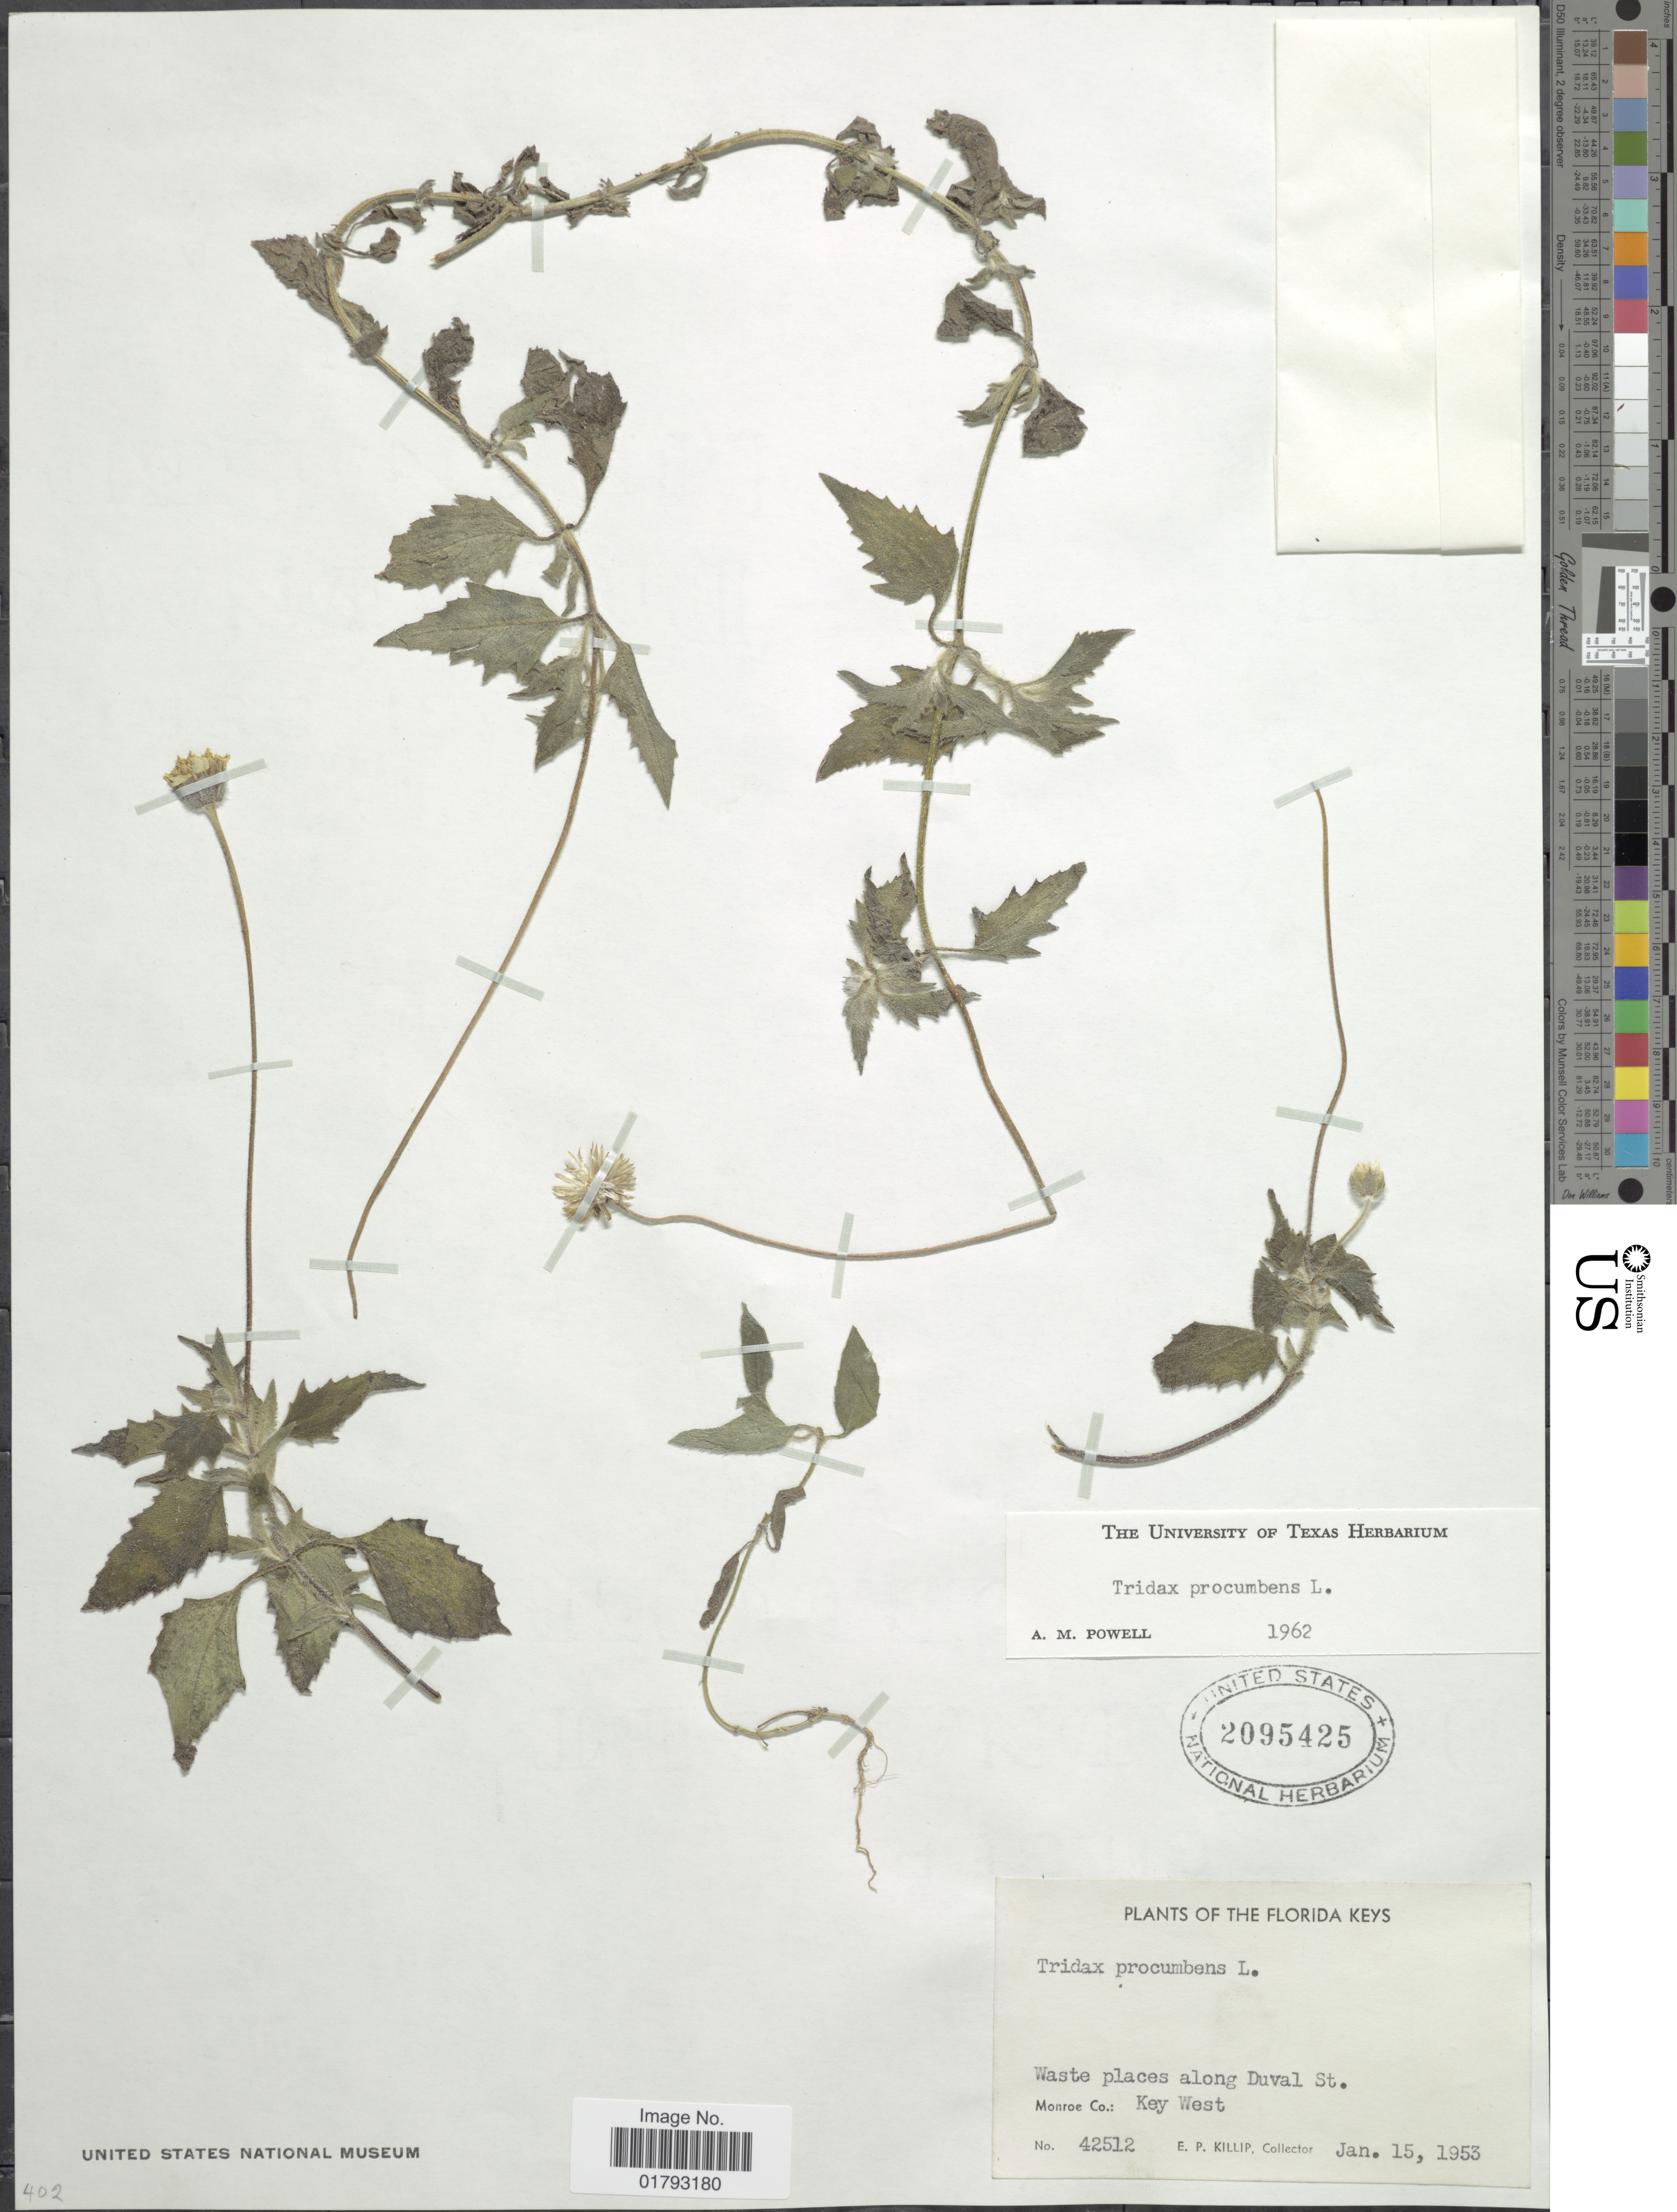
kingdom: Plantae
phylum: Tracheophyta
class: Magnoliopsida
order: Asterales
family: Asteraceae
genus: Tridax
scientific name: Tridax procumbens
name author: L.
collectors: E. P. Killip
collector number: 42512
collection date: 1953-01-15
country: United States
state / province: Florida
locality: Florida Keys, Waste places along Duval St. Monroe Co.: Key West.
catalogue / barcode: US 2095425